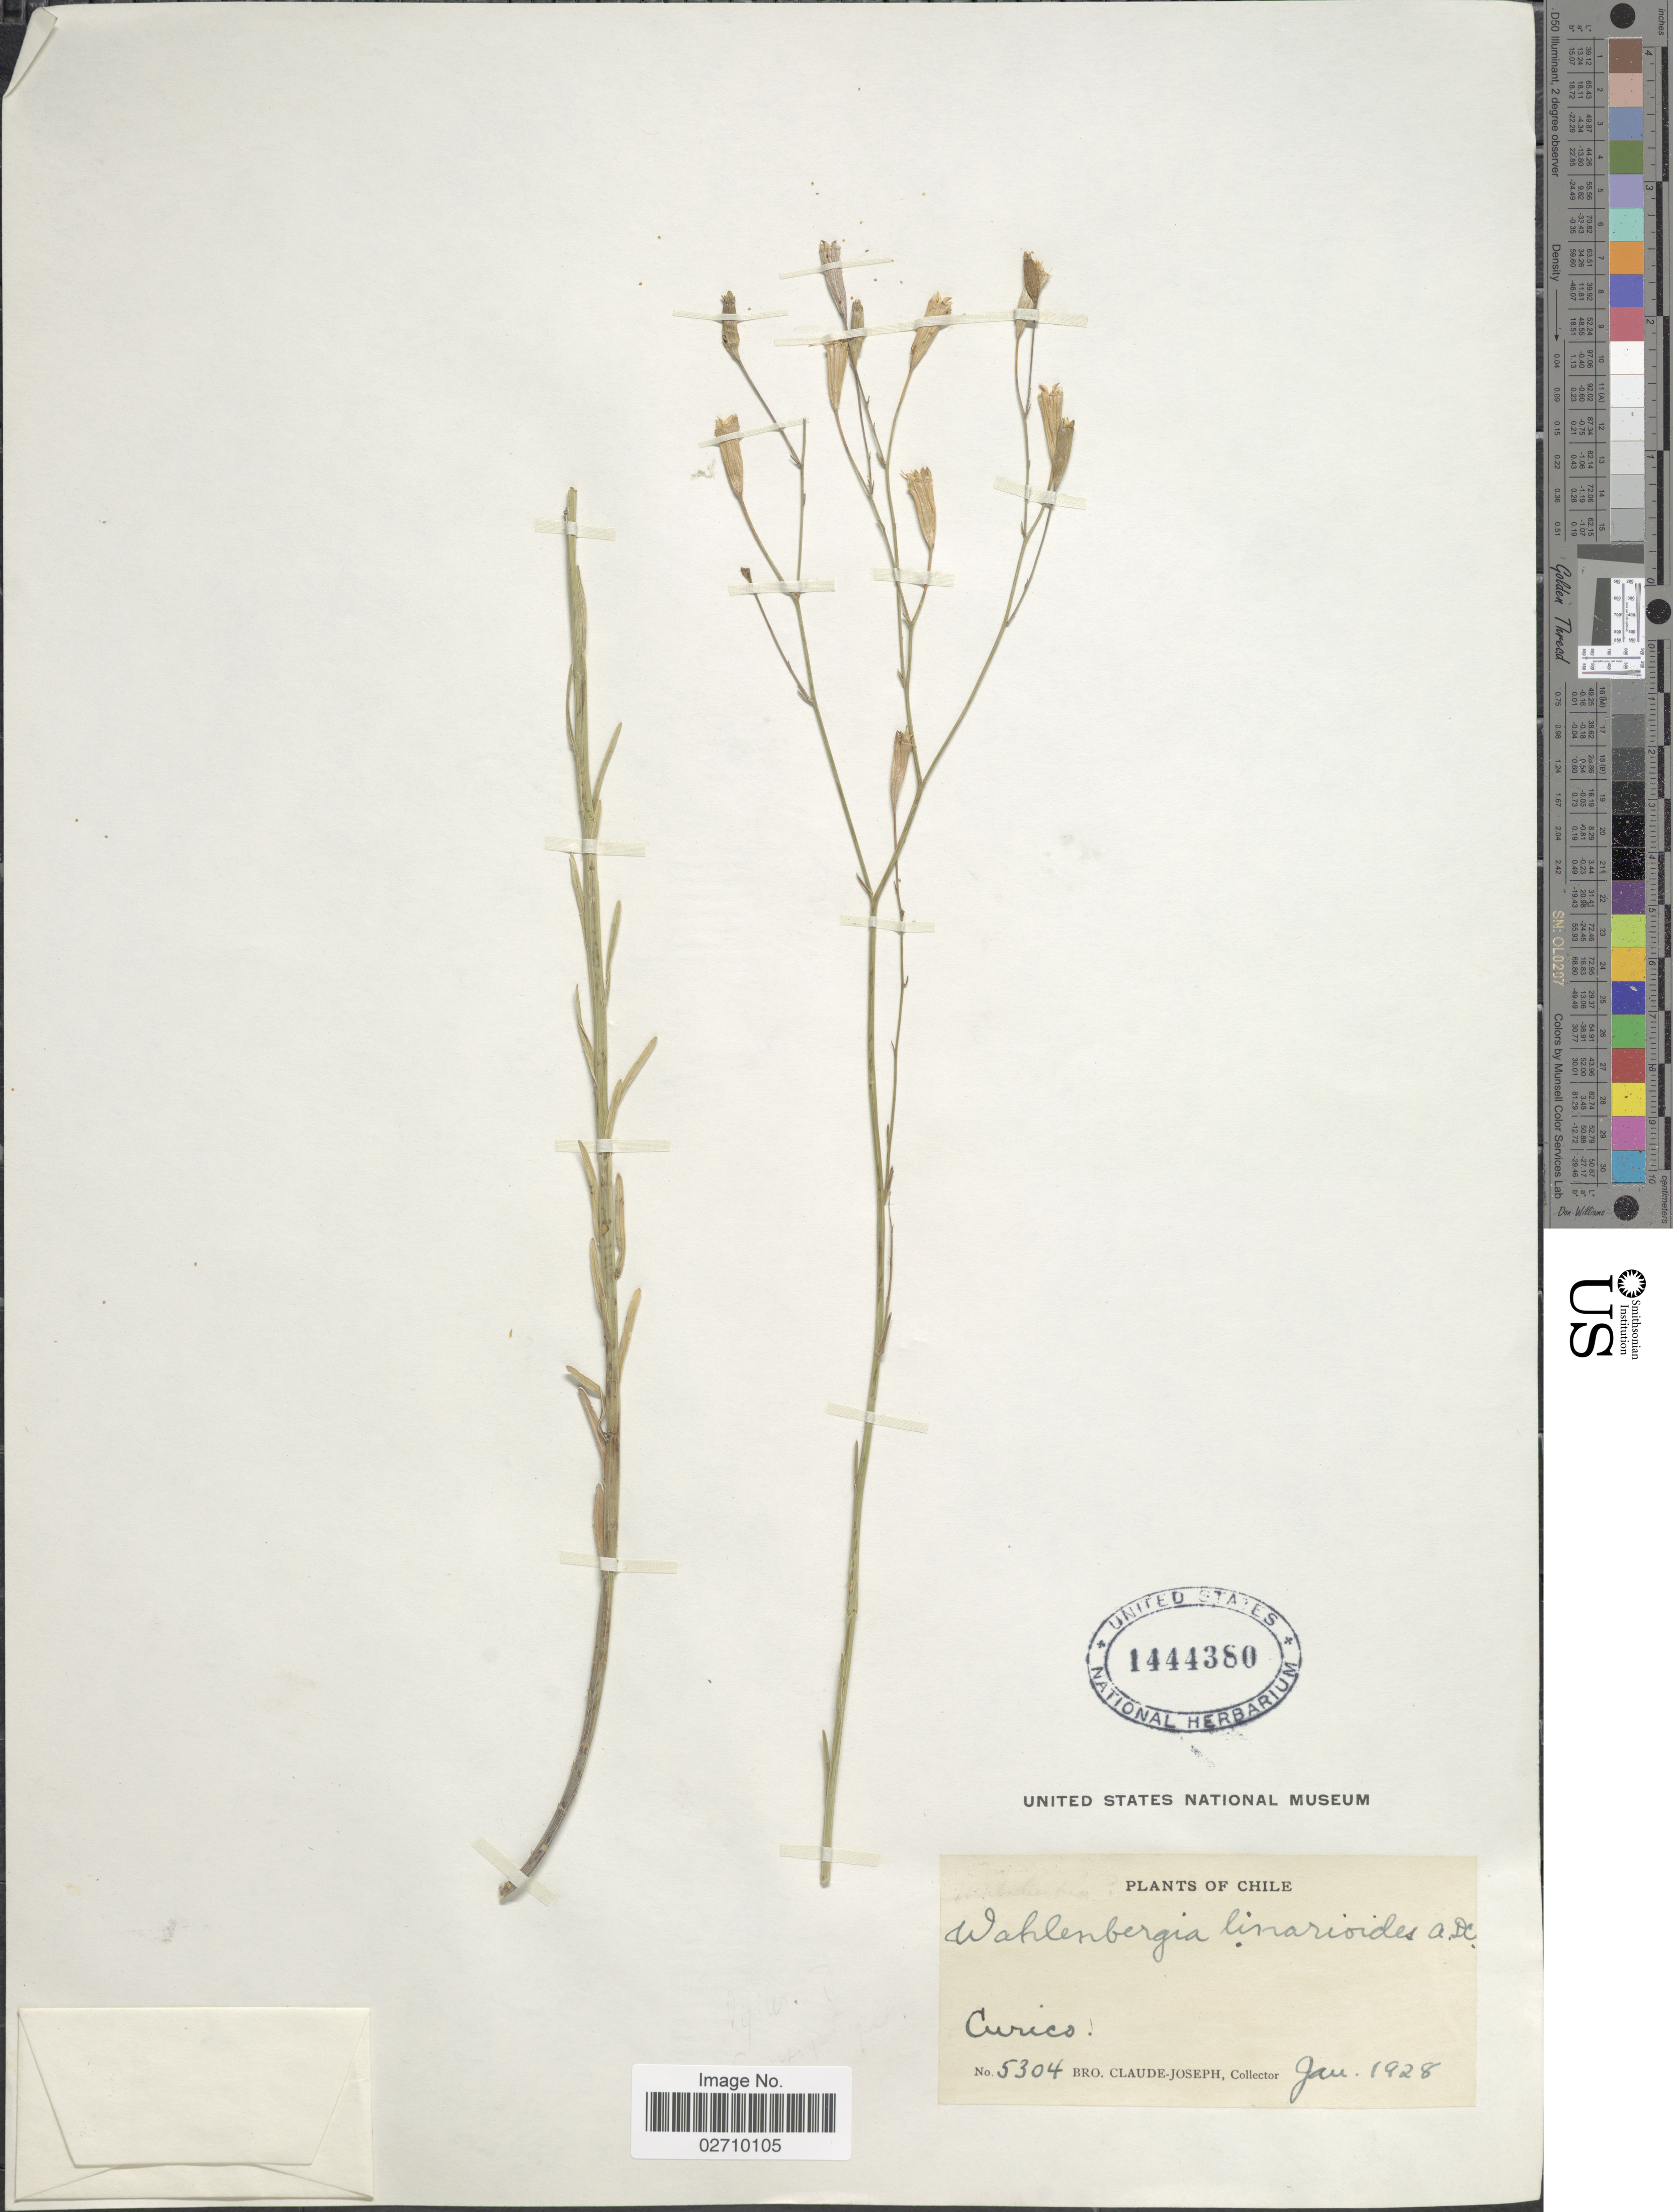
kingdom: Plantae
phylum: Tracheophyta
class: Magnoliopsida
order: Asterales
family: Campanulaceae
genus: Wahlenbergia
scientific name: Wahlenbergia linarioides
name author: (Lam.) A. DC.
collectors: Bro. Claude-Joseph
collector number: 5304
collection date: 1928-01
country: Chile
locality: Curico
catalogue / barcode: US 1444380